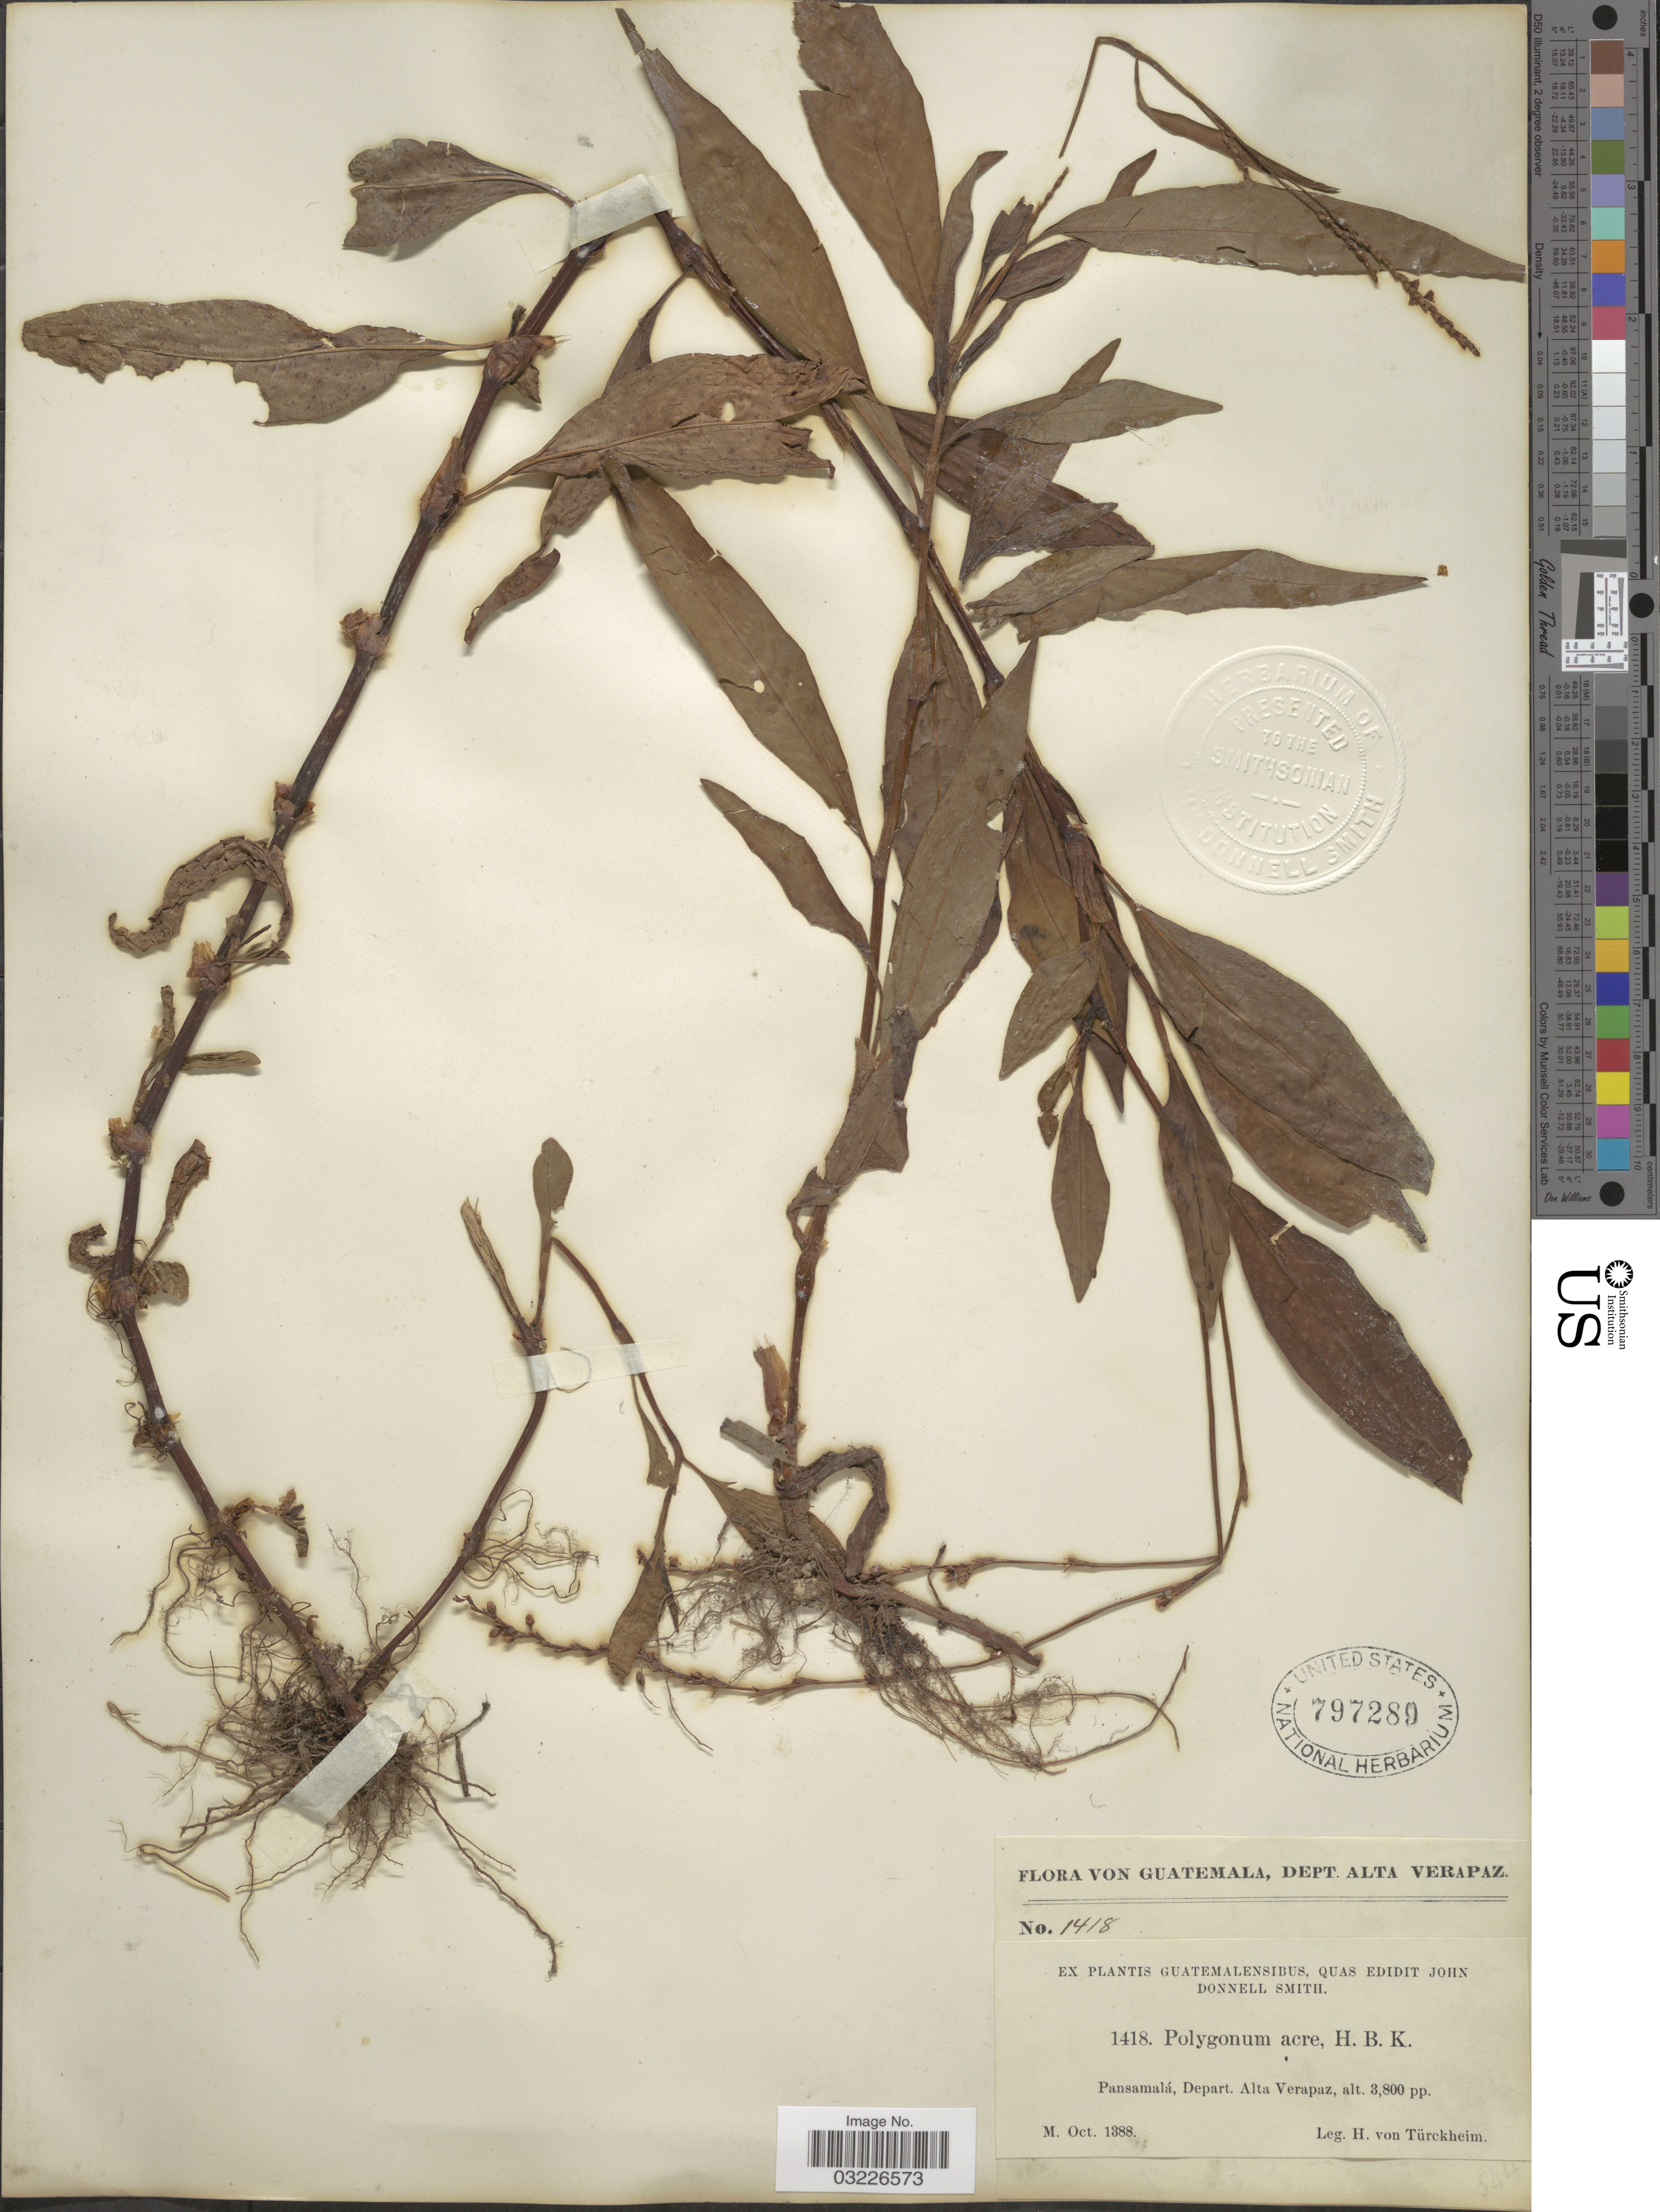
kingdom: Plantae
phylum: Tracheophyta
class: Magnoliopsida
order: Caryophyllales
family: Polygonaceae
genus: Persicaria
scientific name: Persicaria punctata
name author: (Elliott) Small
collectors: H. von Türckheim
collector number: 1418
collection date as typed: Oct. 1388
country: Guatemala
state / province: Alta Verapaz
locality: Pansamalá, Depart. Alta Verapaz.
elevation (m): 1158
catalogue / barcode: US 797289